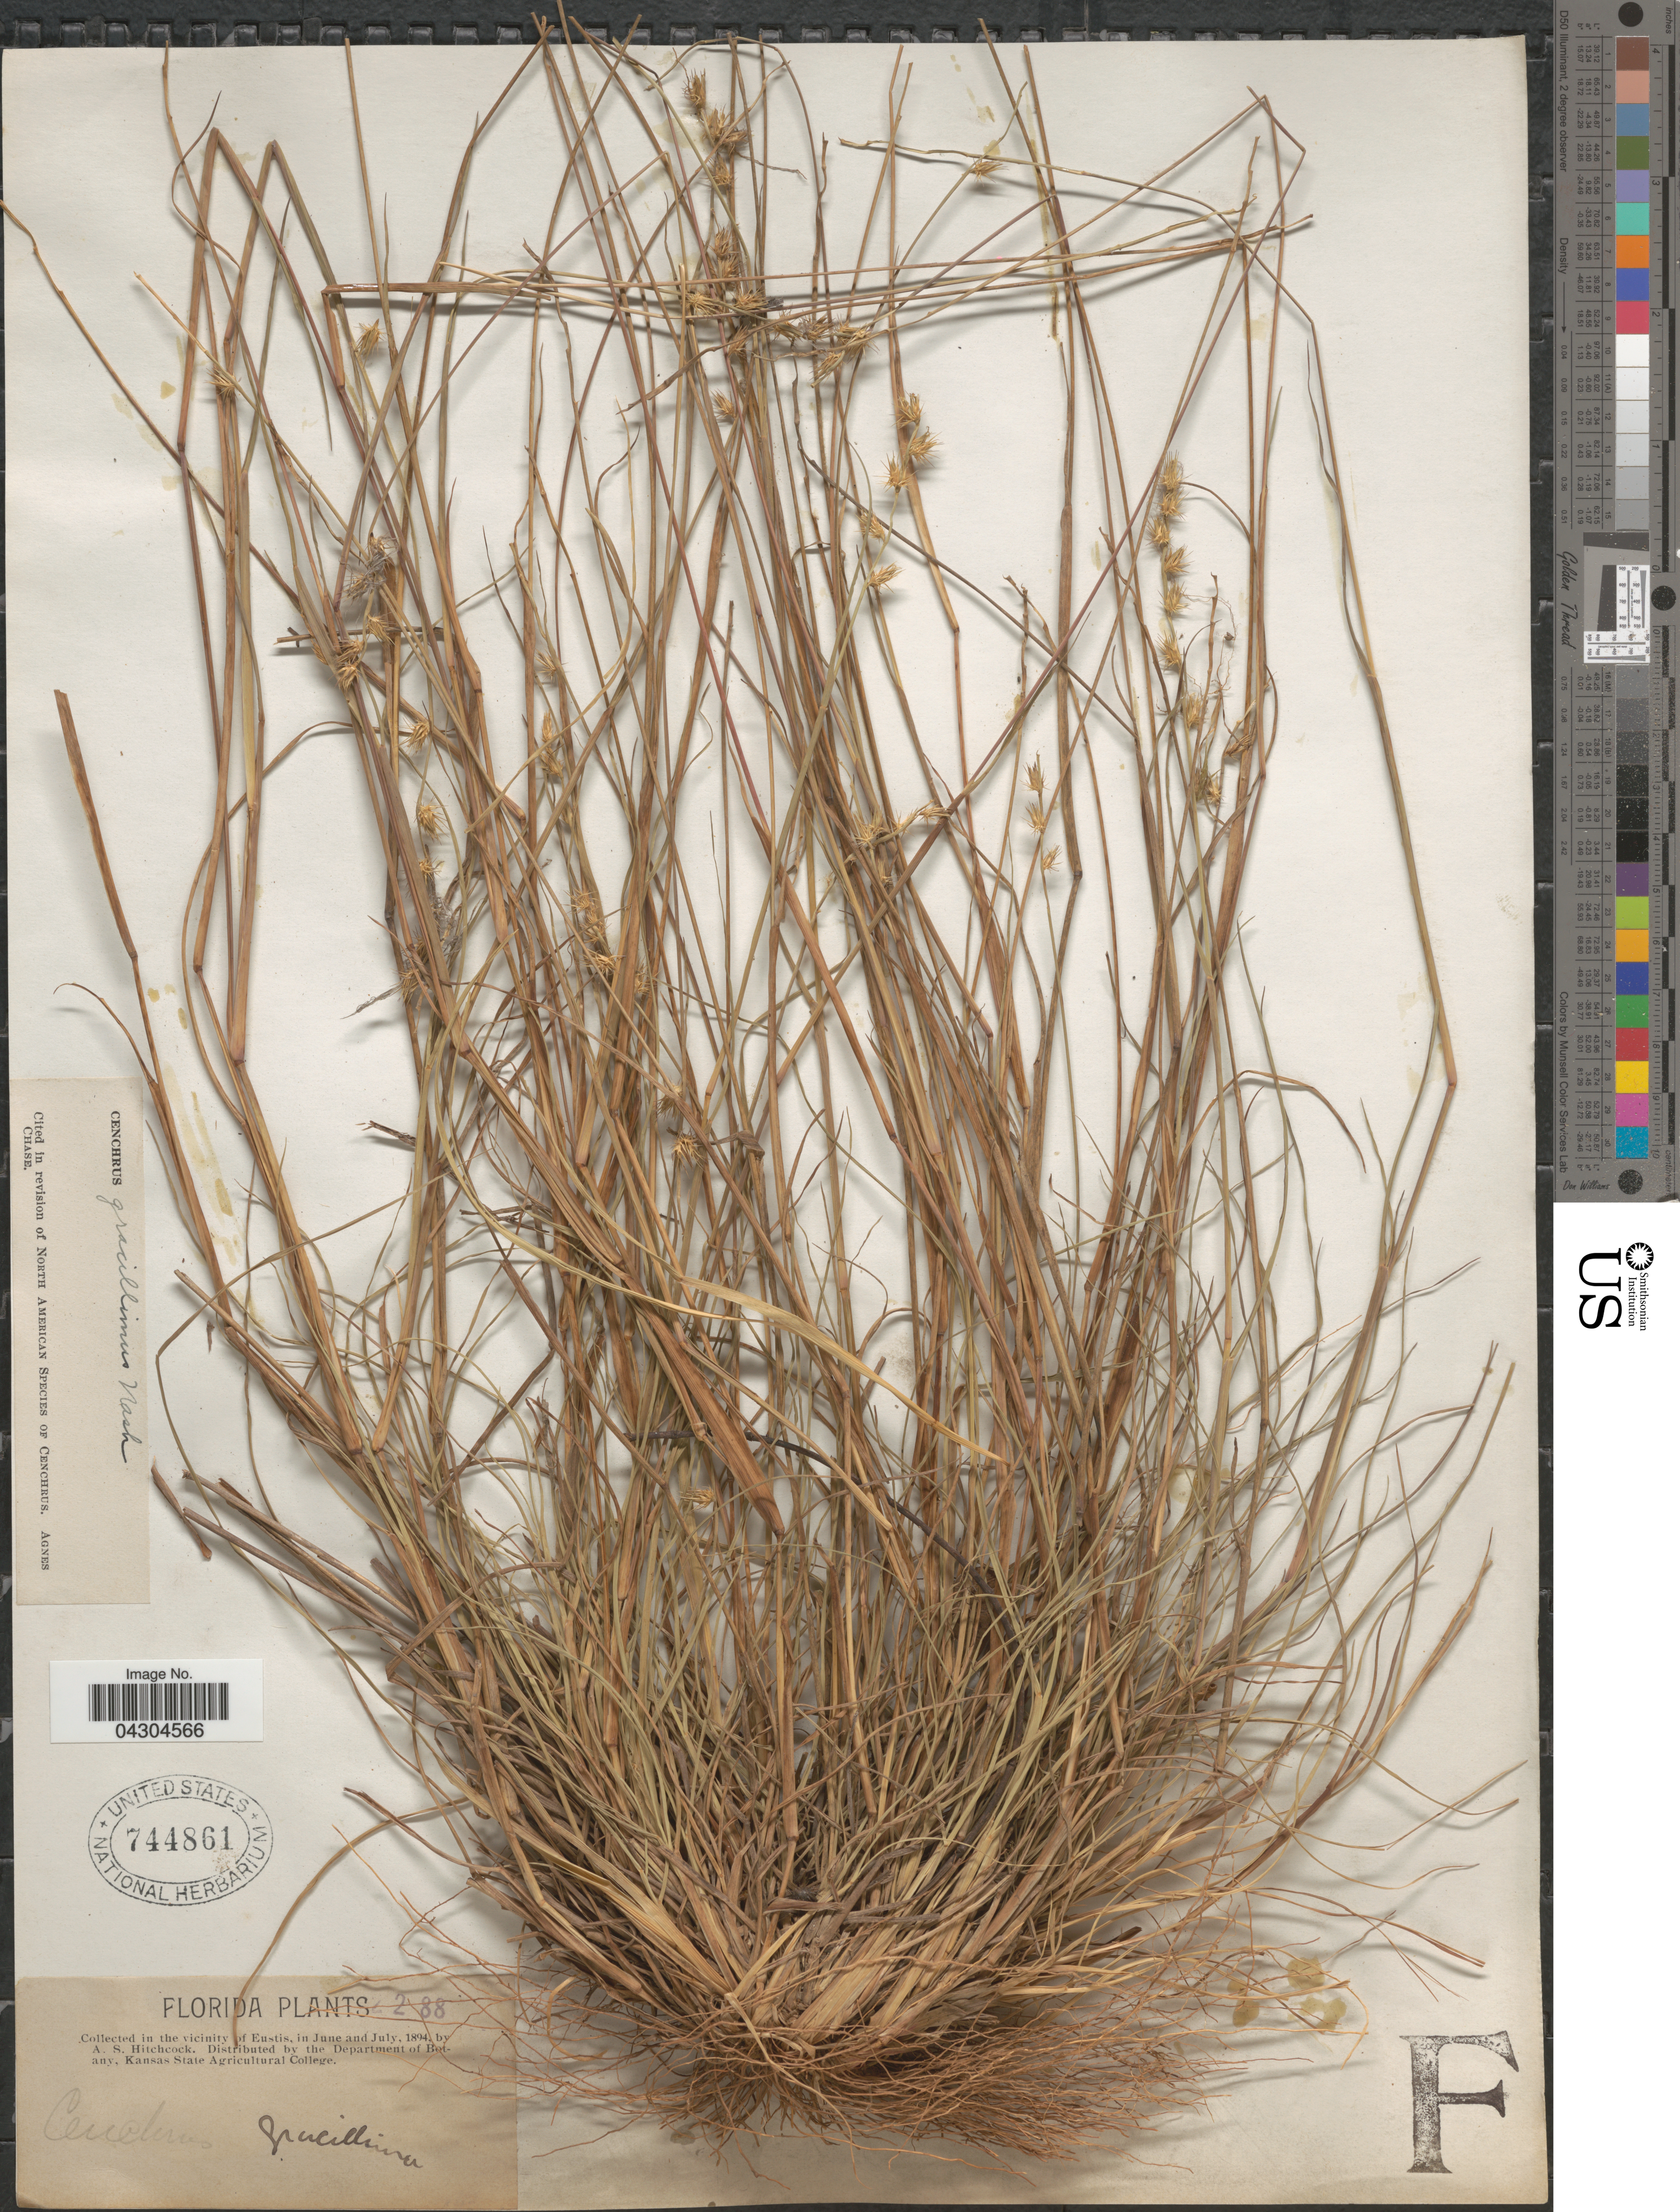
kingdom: Plantae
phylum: Tracheophyta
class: Liliopsida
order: Poales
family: Poaceae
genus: Cenchrus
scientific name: Cenchrus gracillimus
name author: Nash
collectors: A. S. Hitchcock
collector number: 2288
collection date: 1894-06/1894-07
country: United States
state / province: Florida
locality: In the vicinity of Eustis.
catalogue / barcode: US 744861